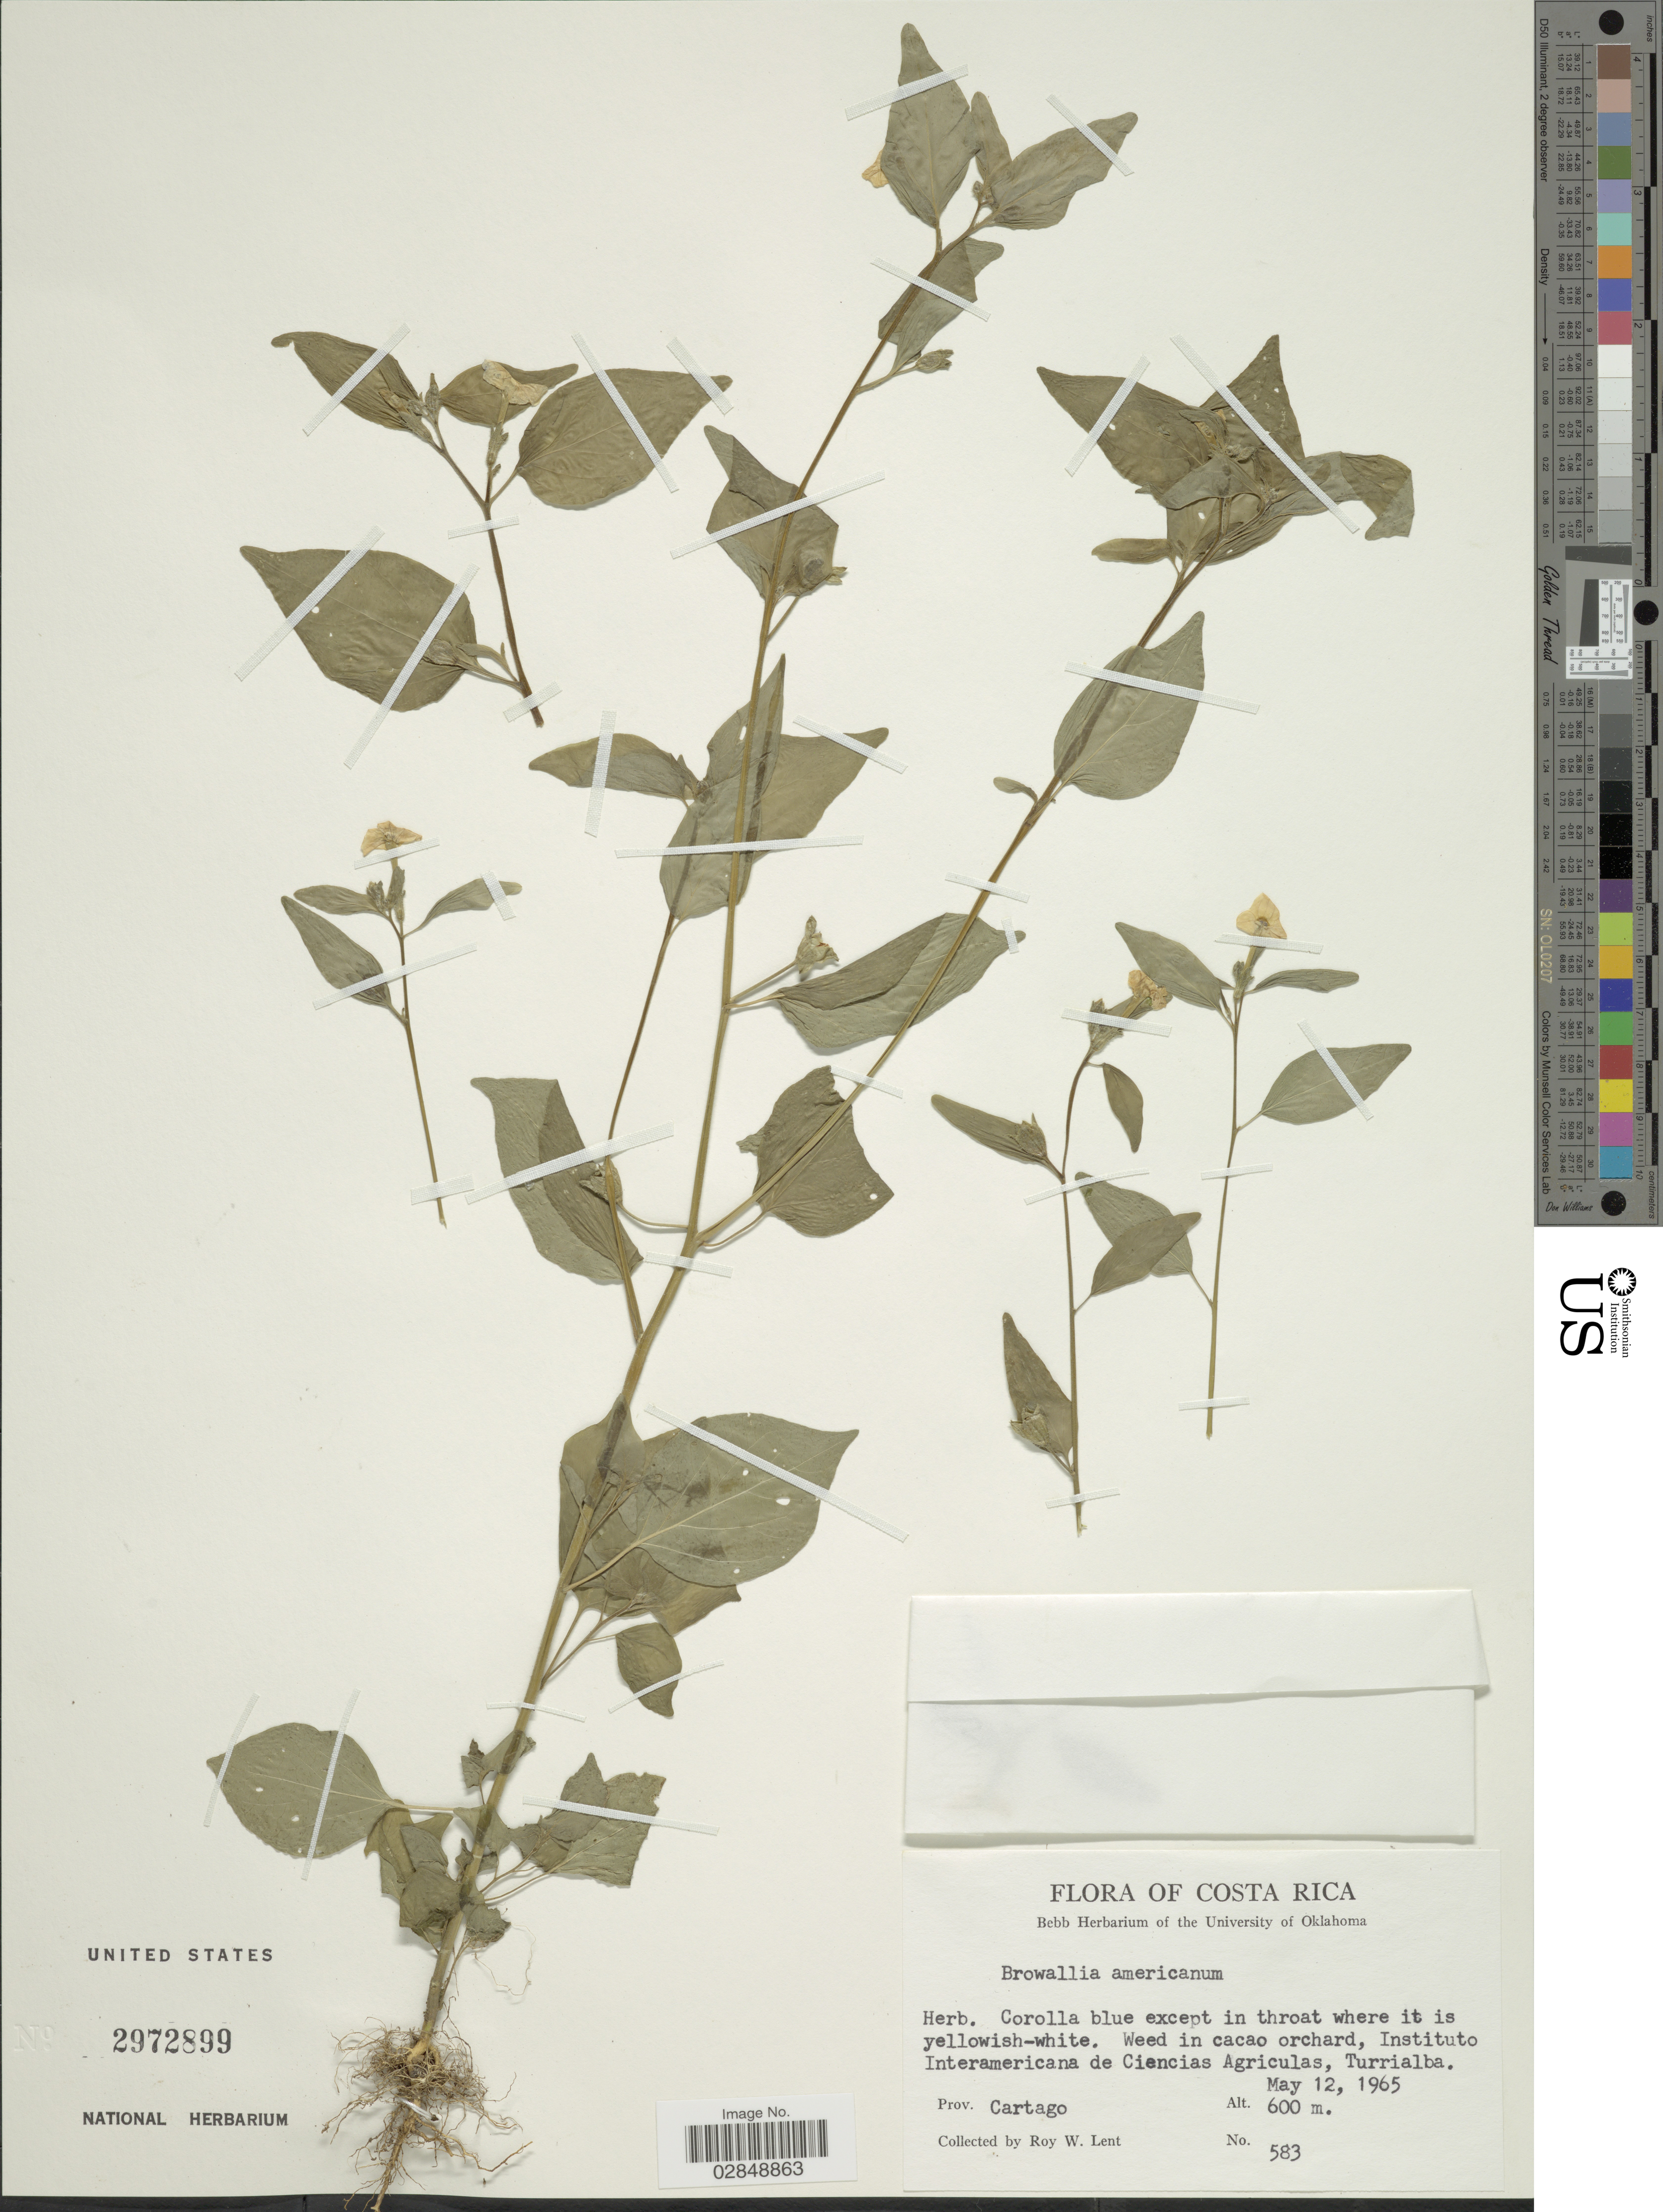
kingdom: Plantae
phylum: Tracheophyta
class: Magnoliopsida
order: Solanales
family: Solanaceae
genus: Browallia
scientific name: Browallia americana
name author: L.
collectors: R. W. Lent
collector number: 583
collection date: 1965-05-12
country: Costa Rica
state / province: Cartago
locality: Instituto Interamericana de Ciencias Agriculas, Turrialba.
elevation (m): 600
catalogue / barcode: US 2972899